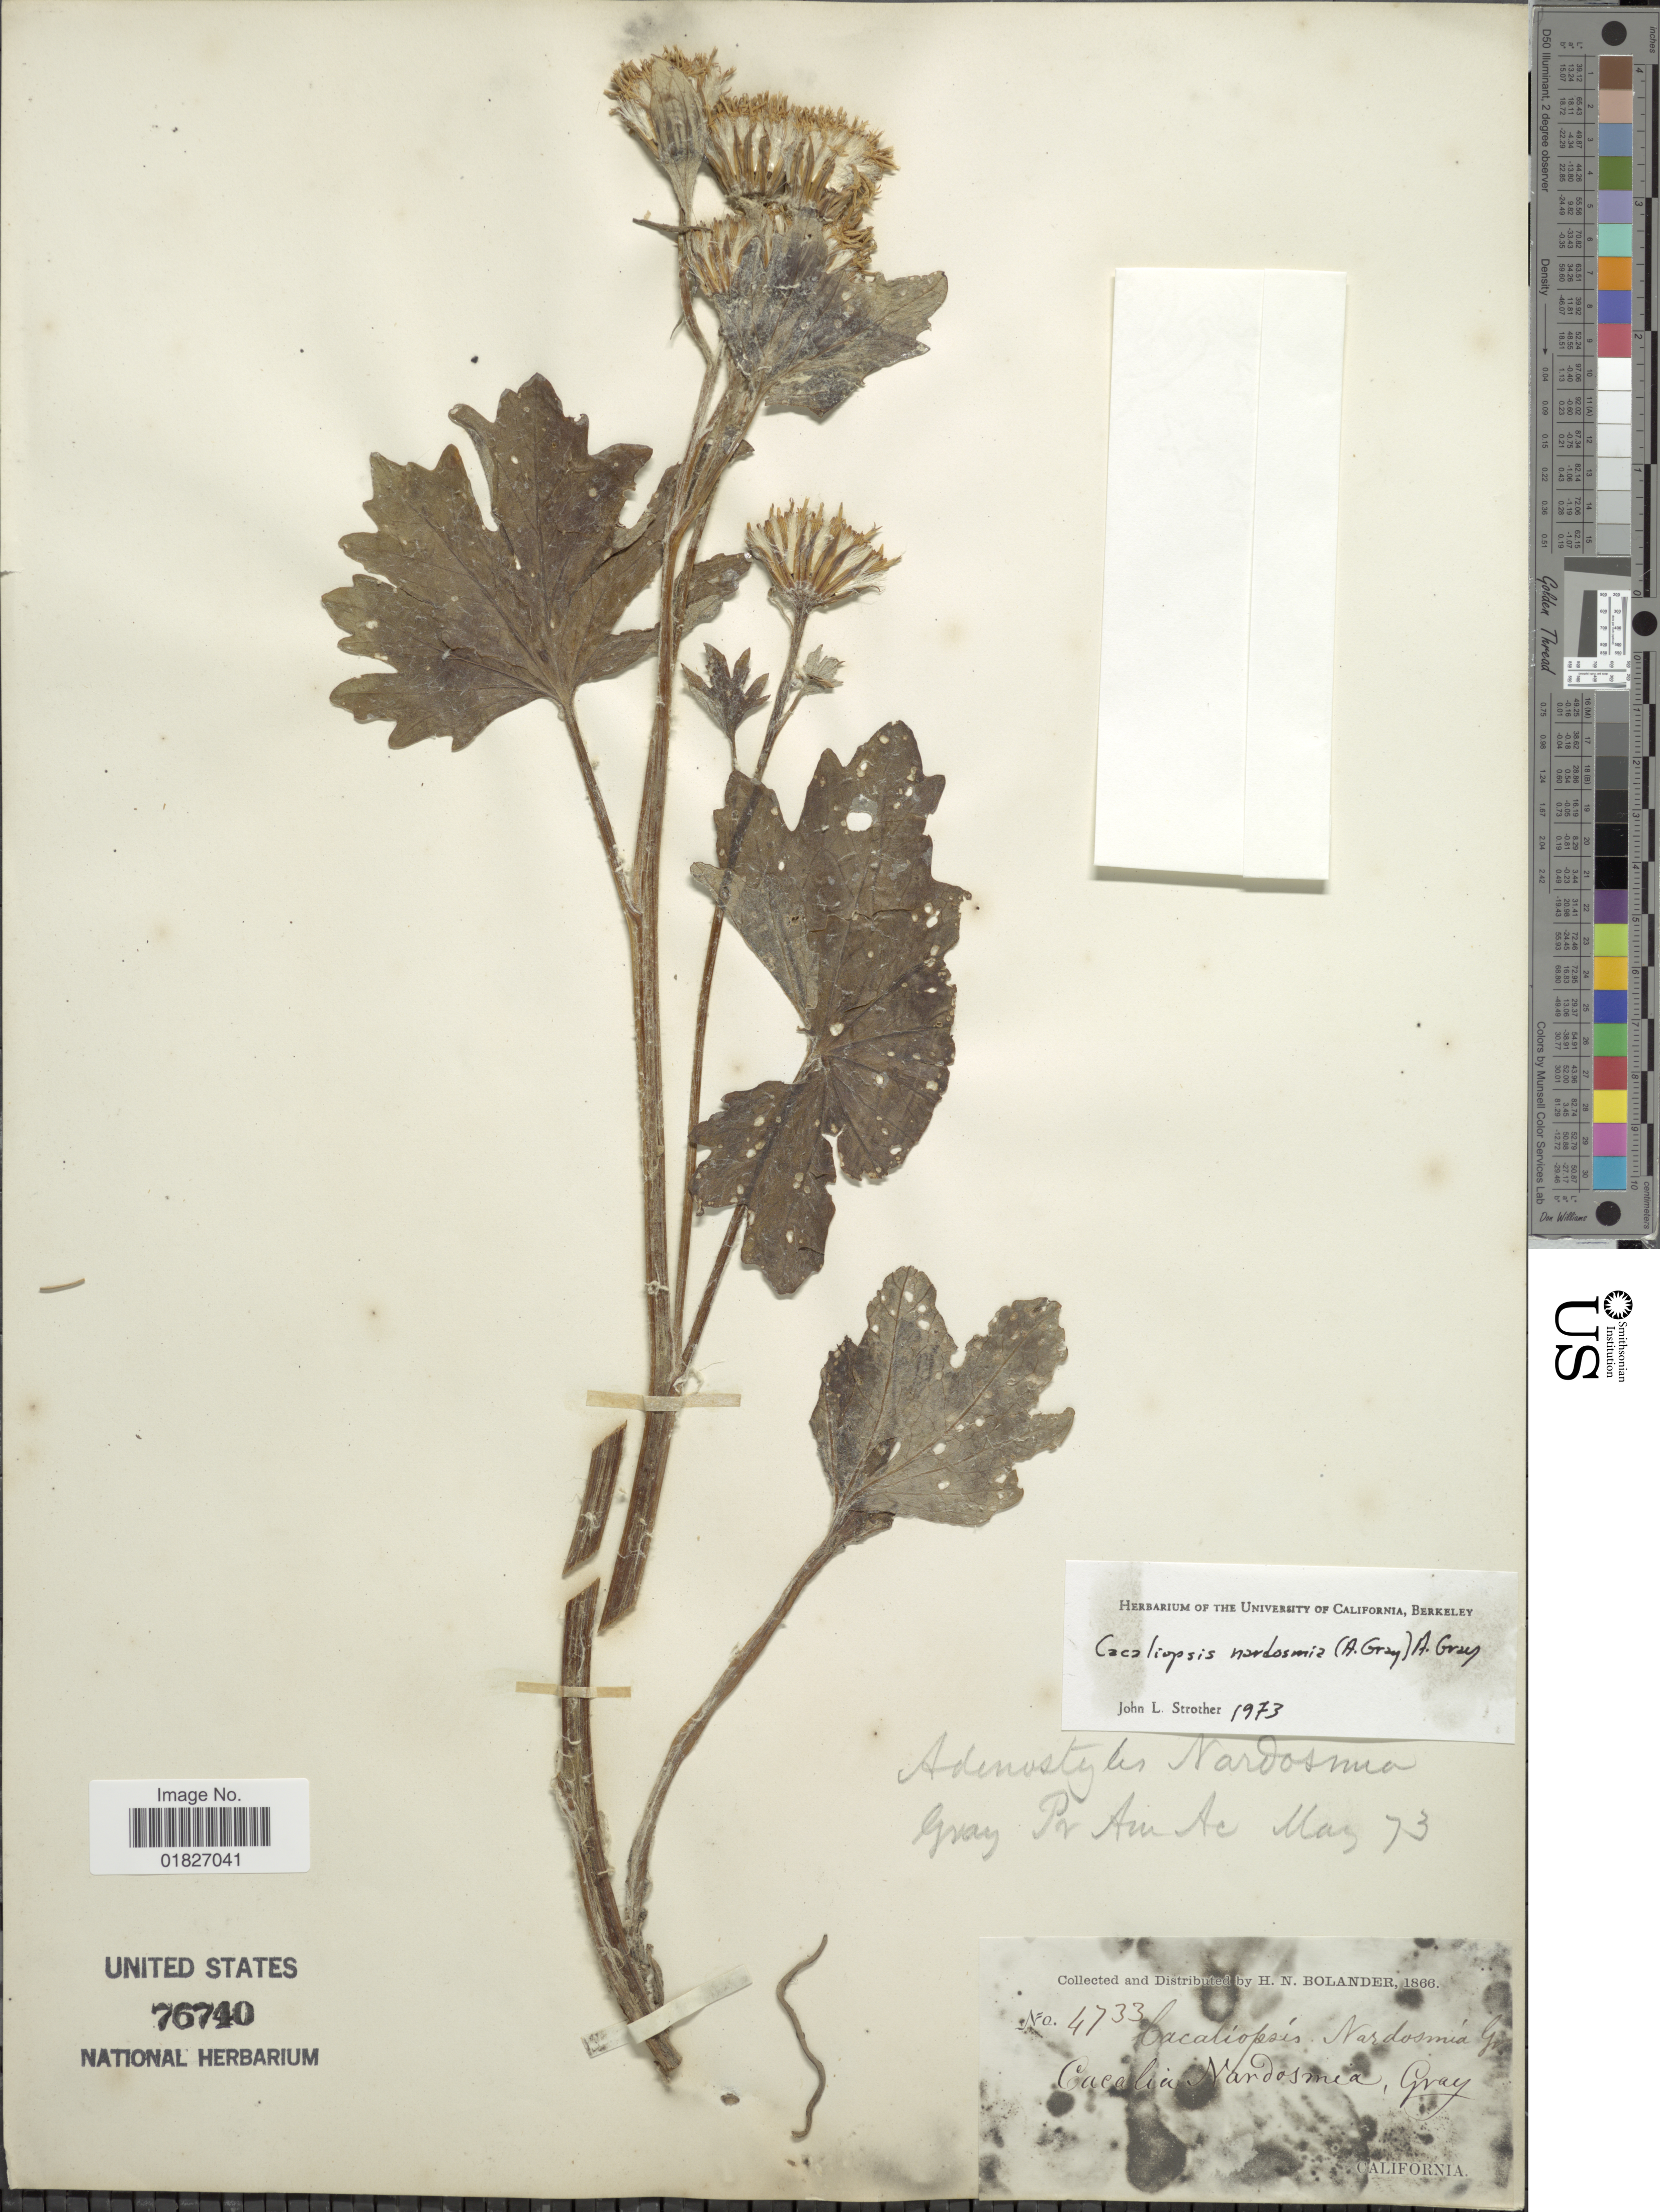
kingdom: Plantae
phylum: Tracheophyta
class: Magnoliopsida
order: Asterales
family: Asteraceae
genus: Cacaliopsis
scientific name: Cacaliopsis nardosmia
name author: A. Gray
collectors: H. Bolander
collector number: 4733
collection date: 1866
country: United States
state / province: California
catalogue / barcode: US 76740